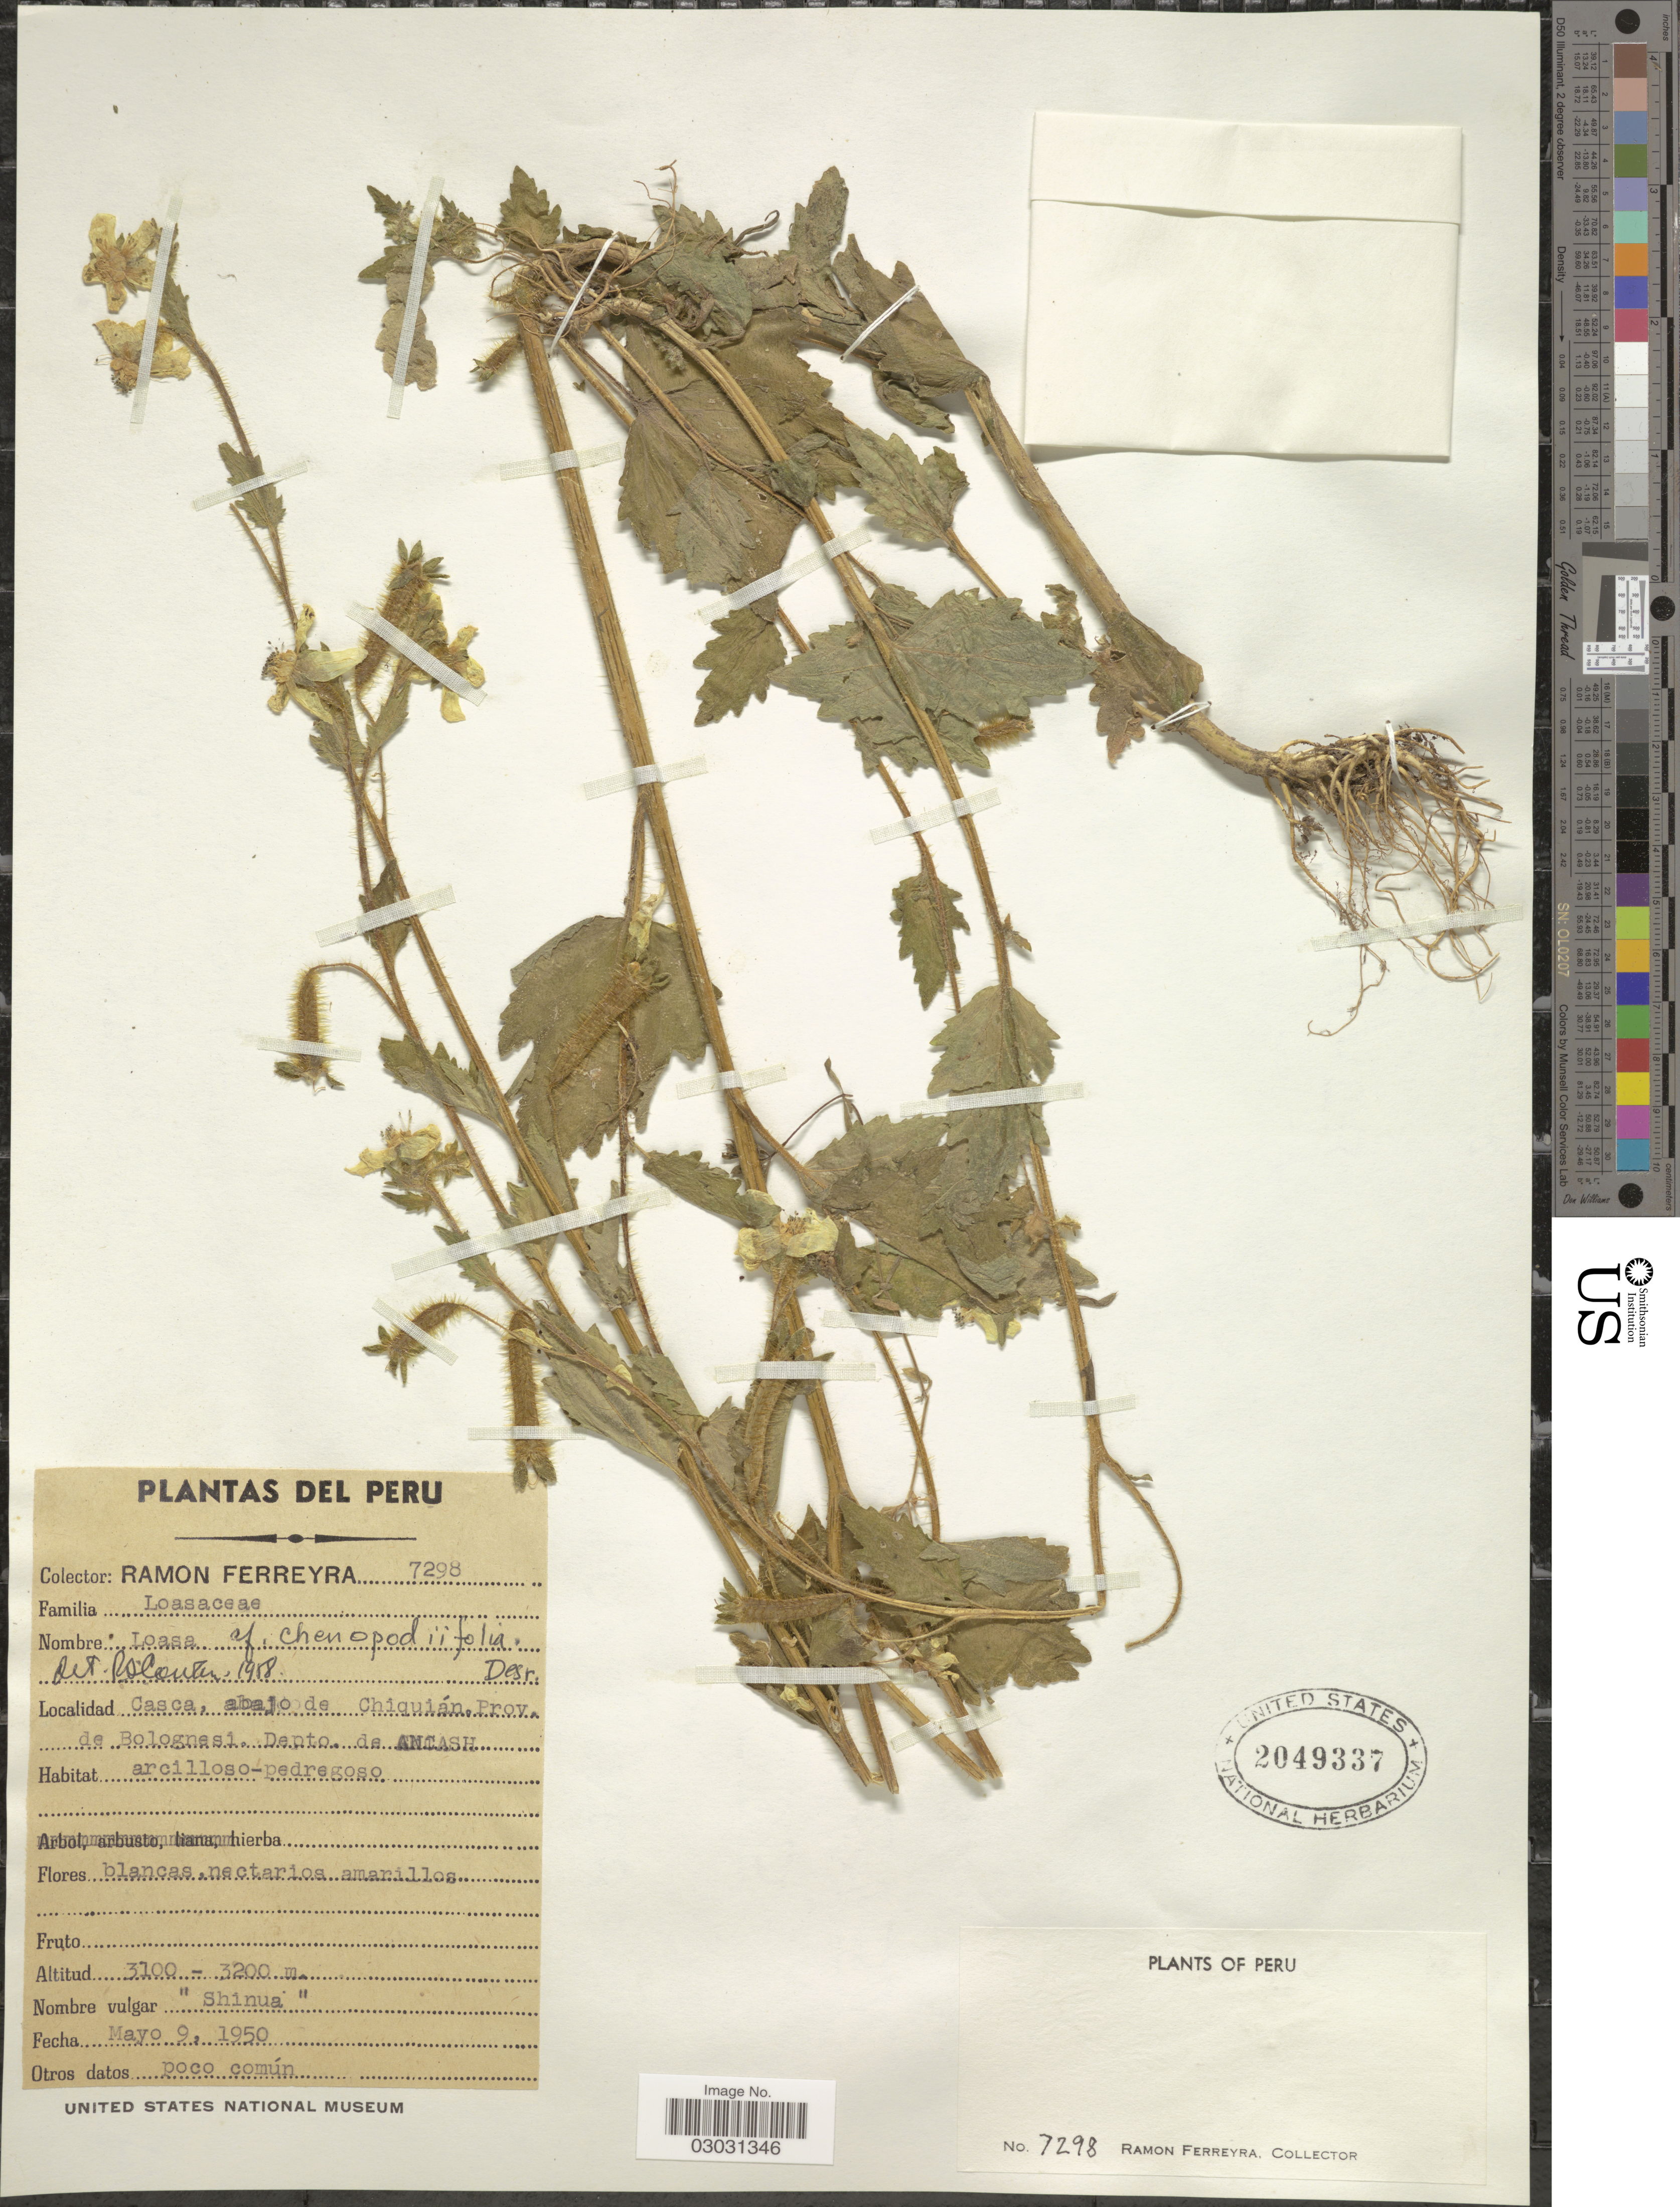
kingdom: Plantae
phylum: Tracheophyta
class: Magnoliopsida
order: Cornales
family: Loasaceae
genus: Nasa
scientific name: Nasa chenopodiifolia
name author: (Desr.) Weigend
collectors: R. A. Ferreyra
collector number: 7298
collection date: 1950-05-09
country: Peru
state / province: Ancash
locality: Casca, abajo de Chiquián. Prov. de Bolognesi. Depto. de Ancash.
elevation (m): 3100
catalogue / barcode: US 2049337